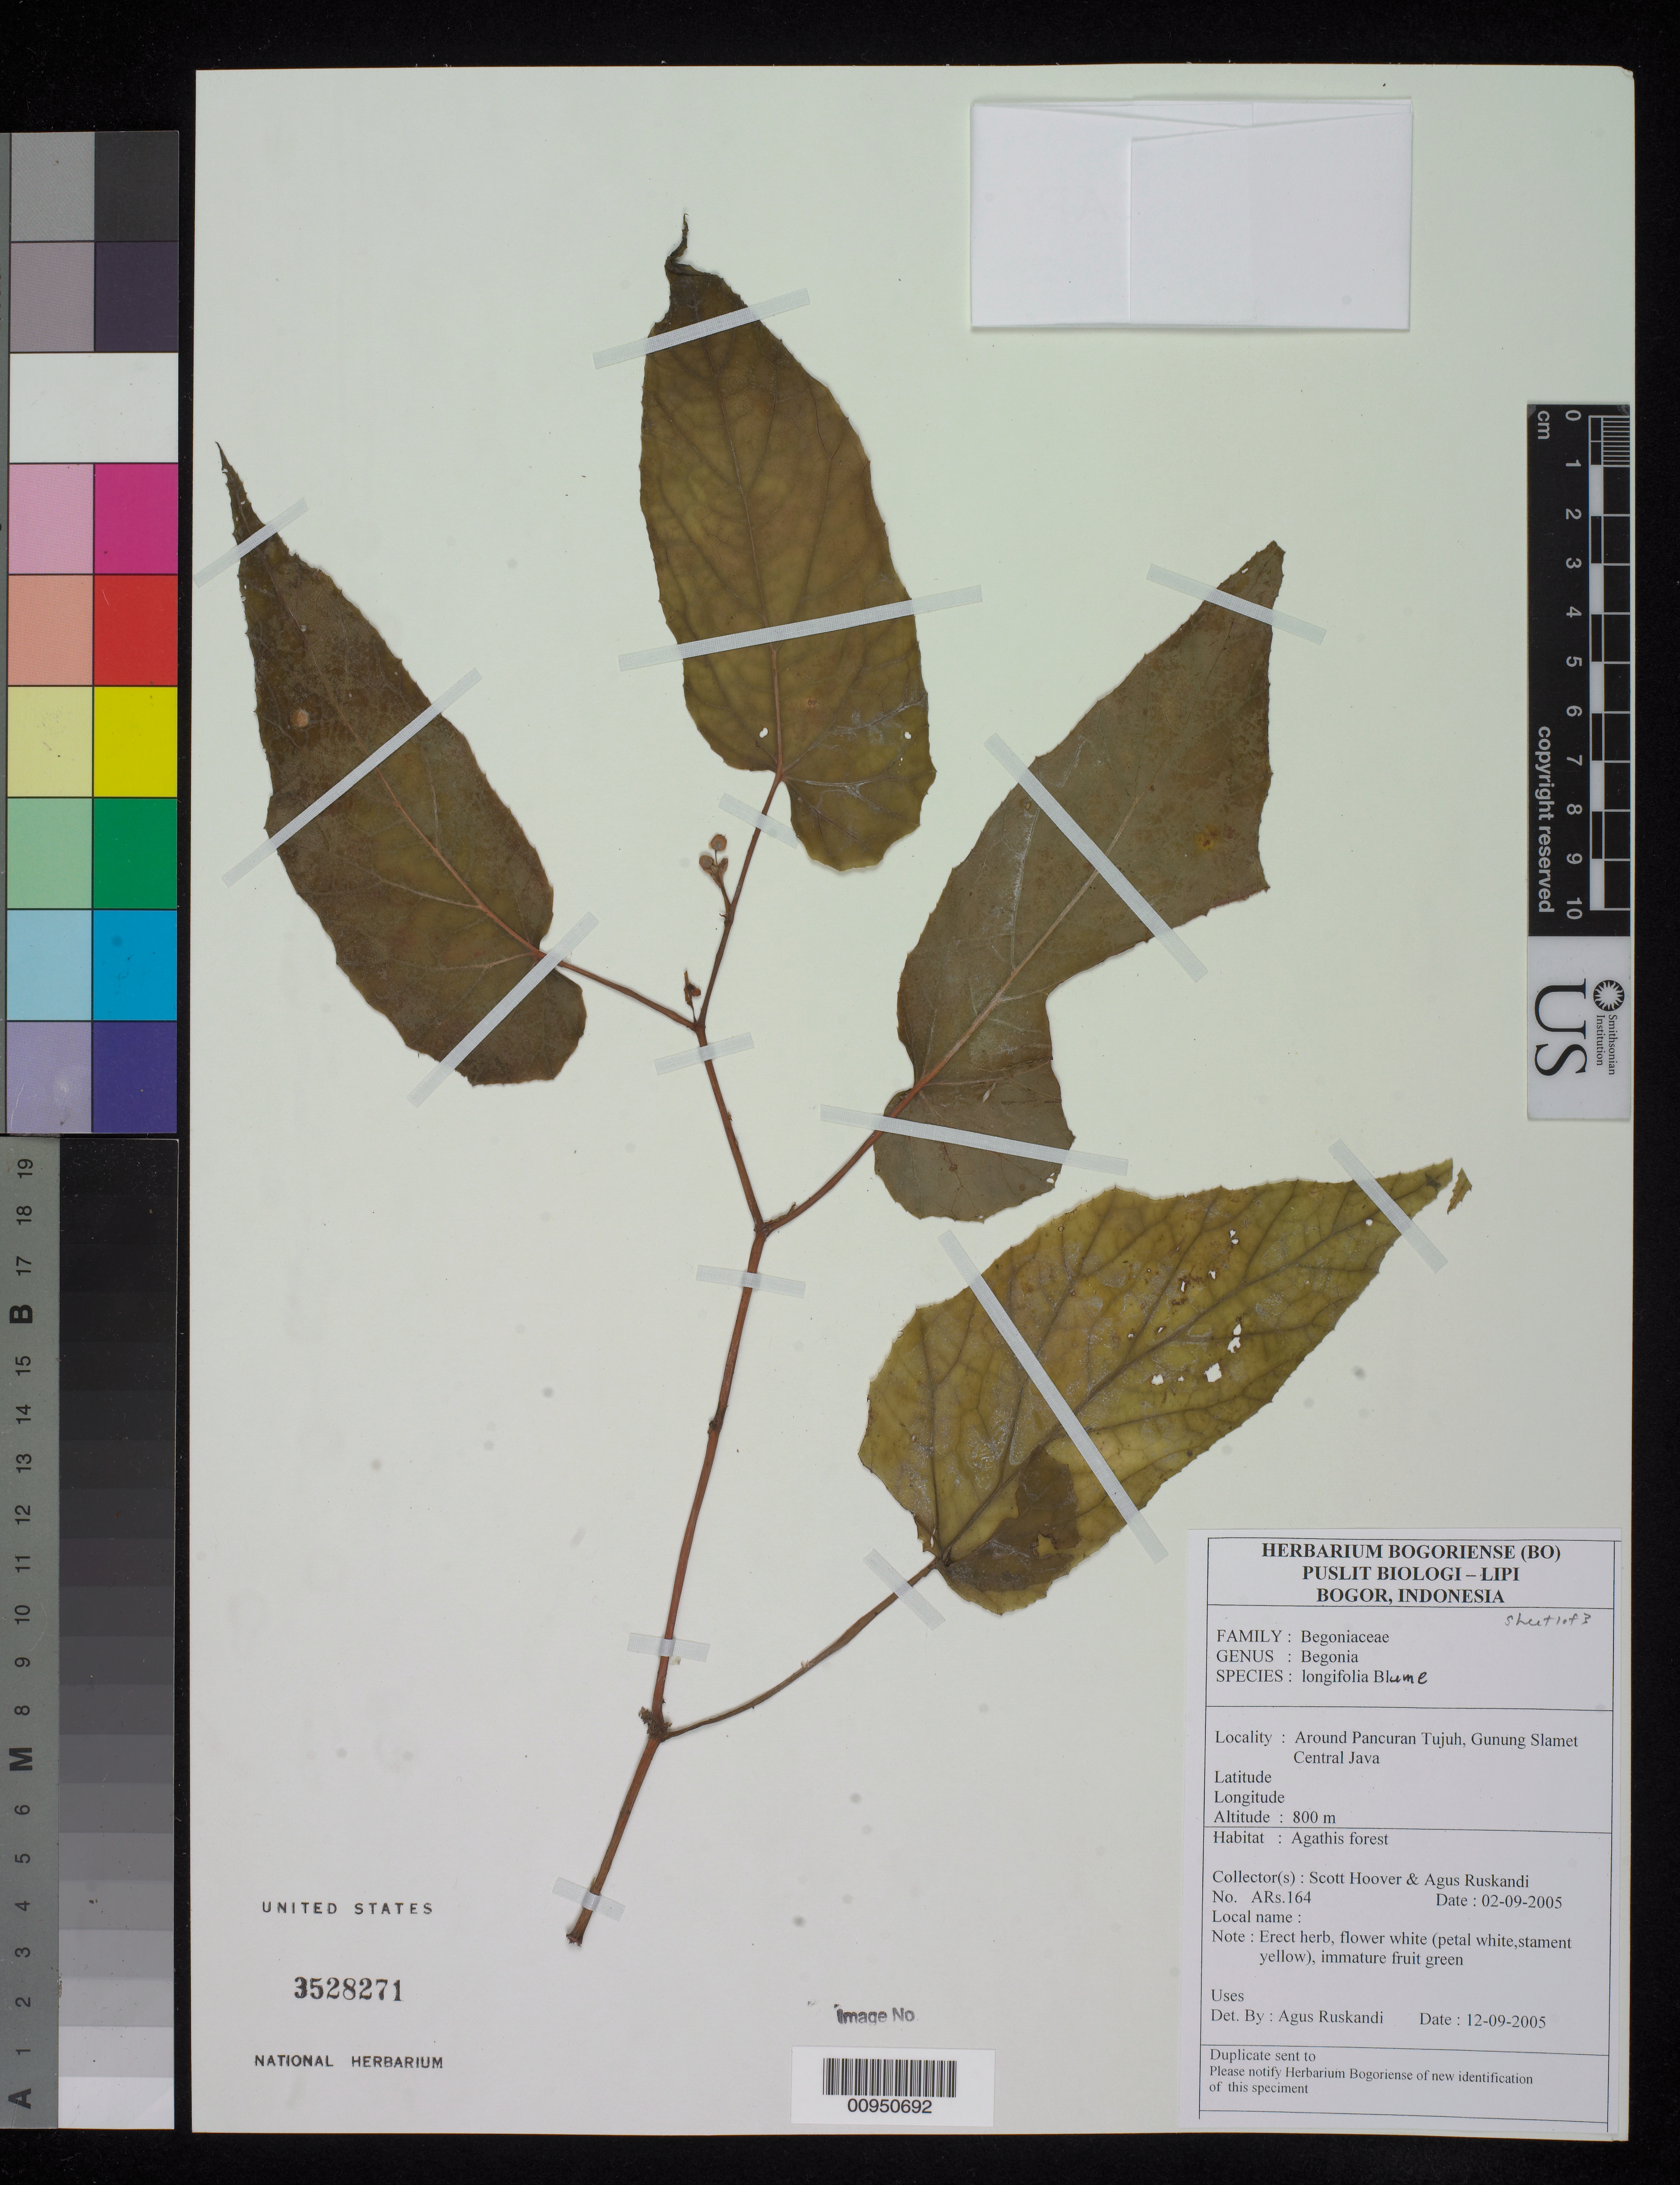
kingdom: Plantae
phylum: Tracheophyta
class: Magnoliopsida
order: Cucurbitales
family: Begoniaceae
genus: Begonia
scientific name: Begonia longifolia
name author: Blume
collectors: W. S. Hoover & A. Ruskandi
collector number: ARS. 164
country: Indonesia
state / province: Java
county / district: Jawa Tengah (?)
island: Java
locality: Around Pancuran Tujuh, Gunung Slamet.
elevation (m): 800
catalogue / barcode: US 3528271